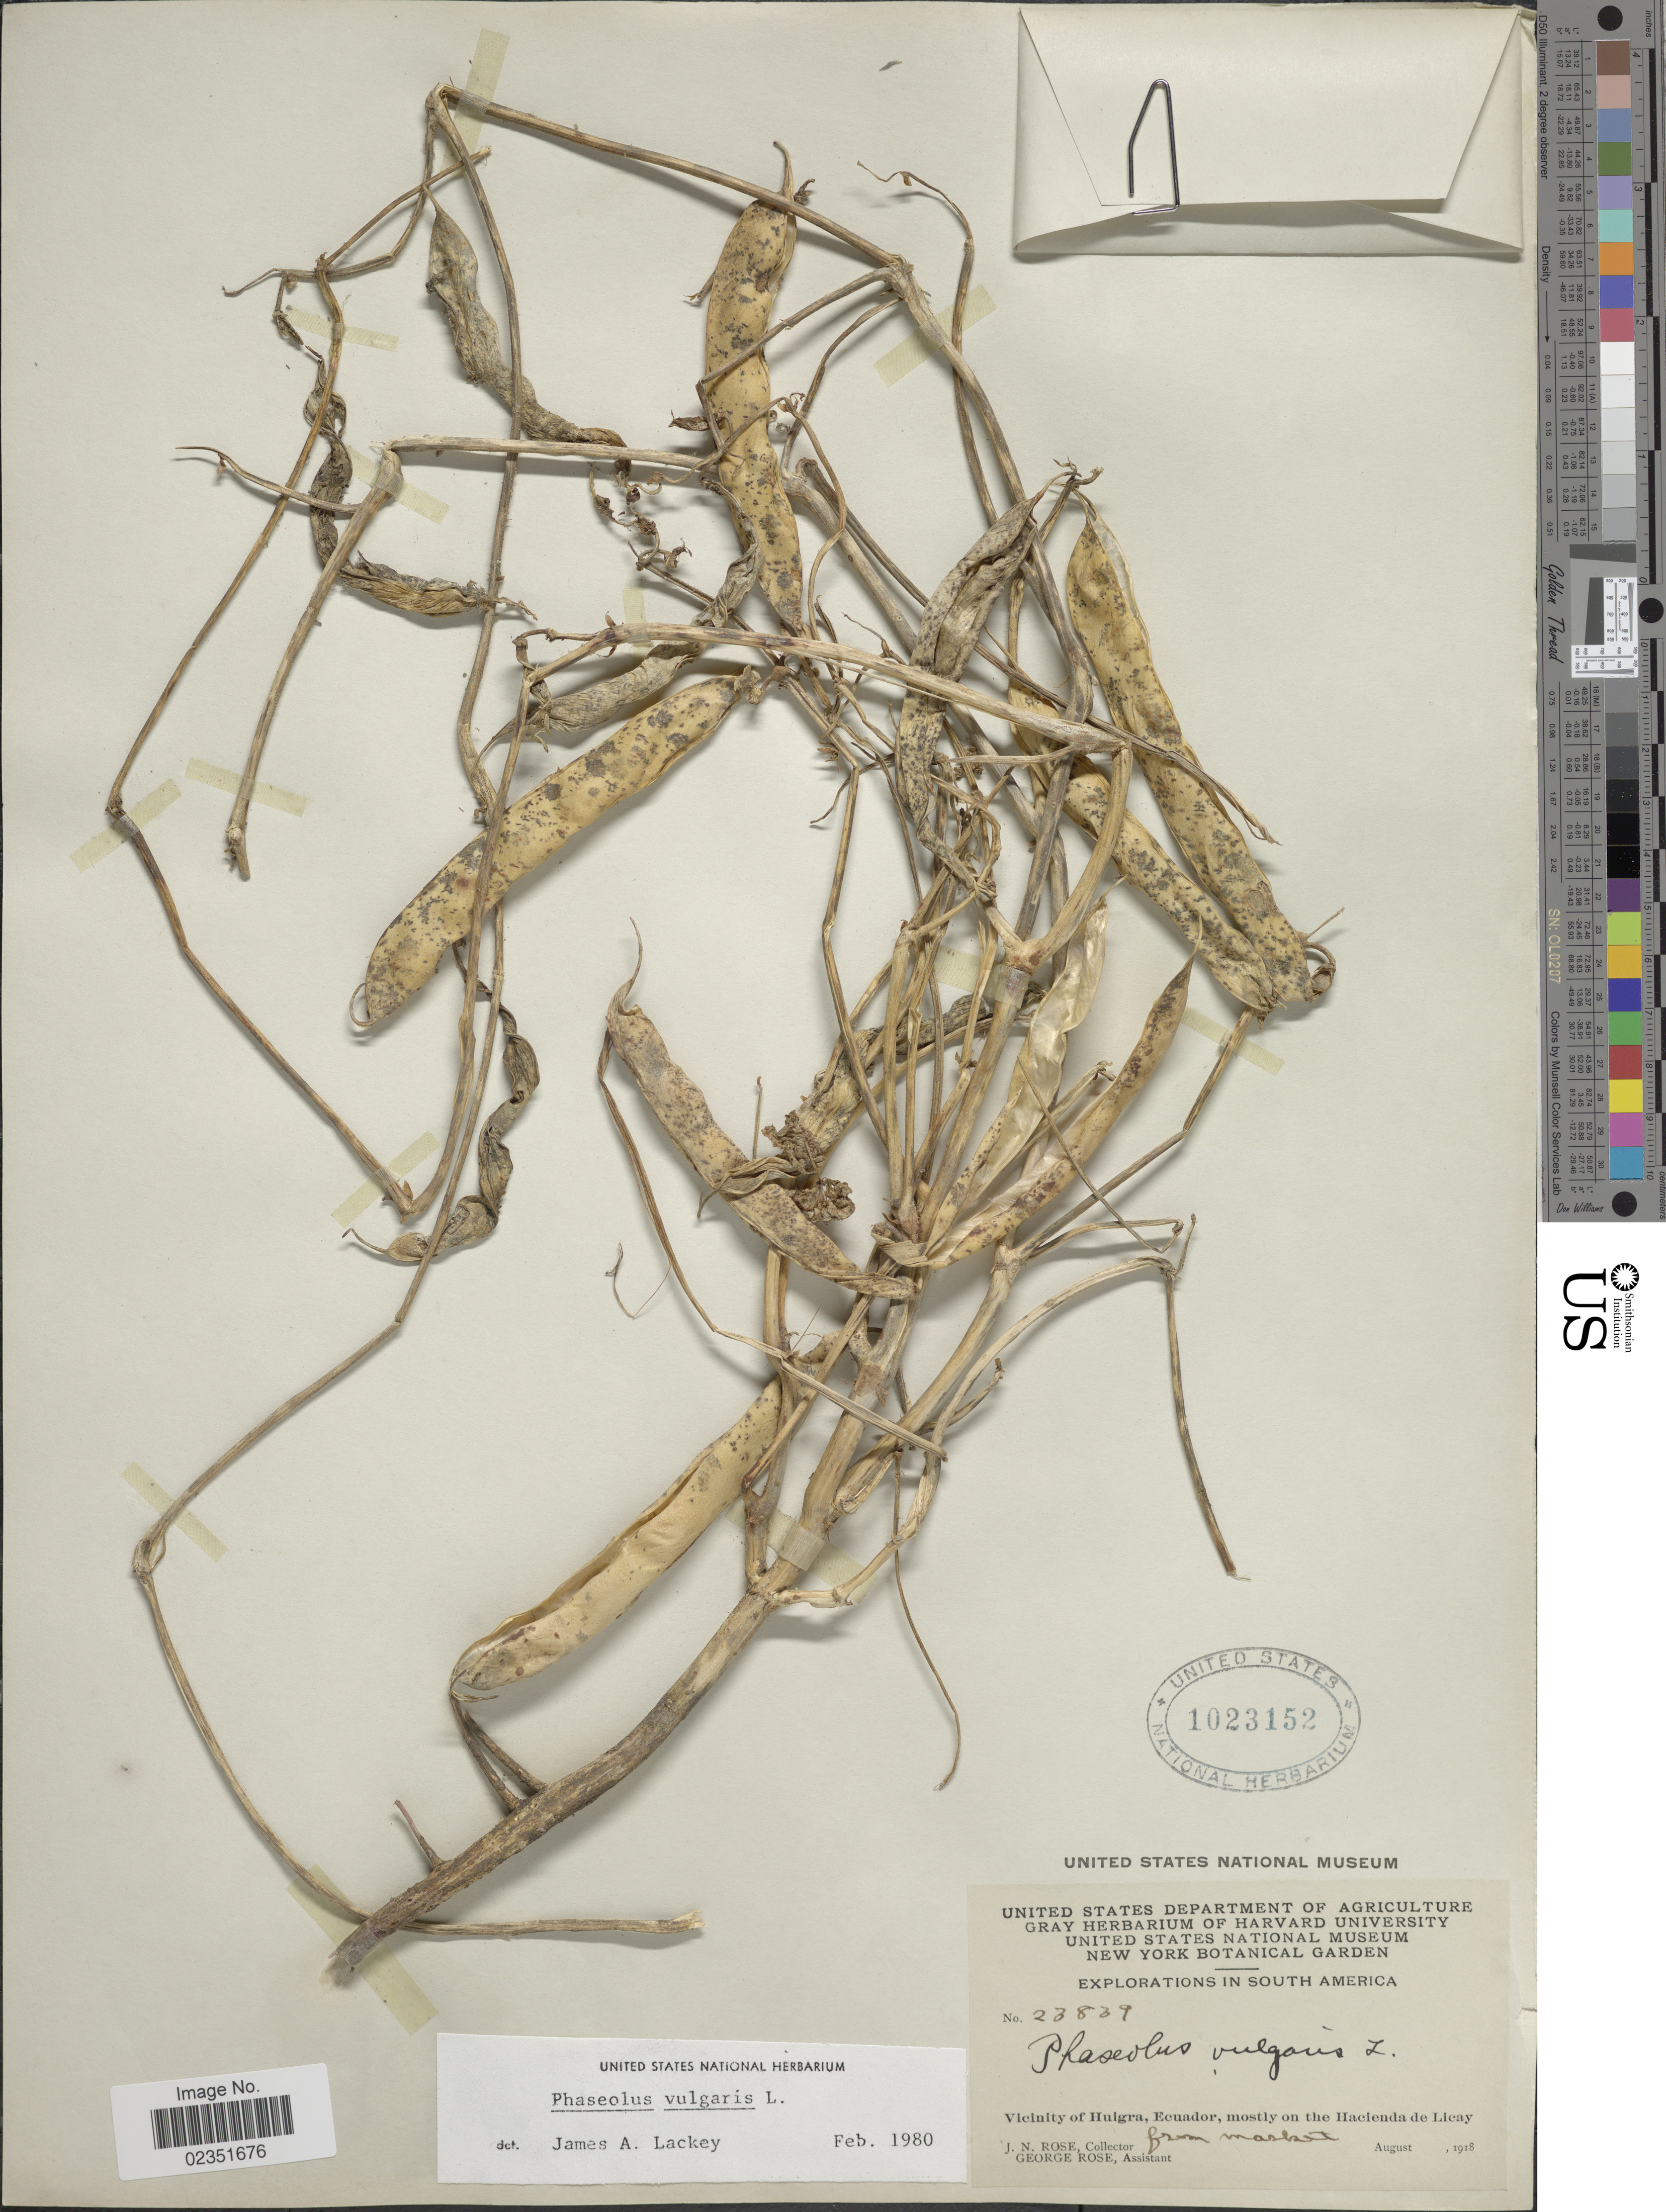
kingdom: Plantae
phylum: Tracheophyta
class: Magnoliopsida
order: Fabales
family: Fabaceae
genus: Phaseolus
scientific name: Phaseolus vulgaris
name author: L.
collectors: J. N. Rose & G. Rose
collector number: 23839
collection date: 1918-08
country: Ecuador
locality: Vicinity of Huigra, mostly on the Hacienda de Licay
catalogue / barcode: US 1023152